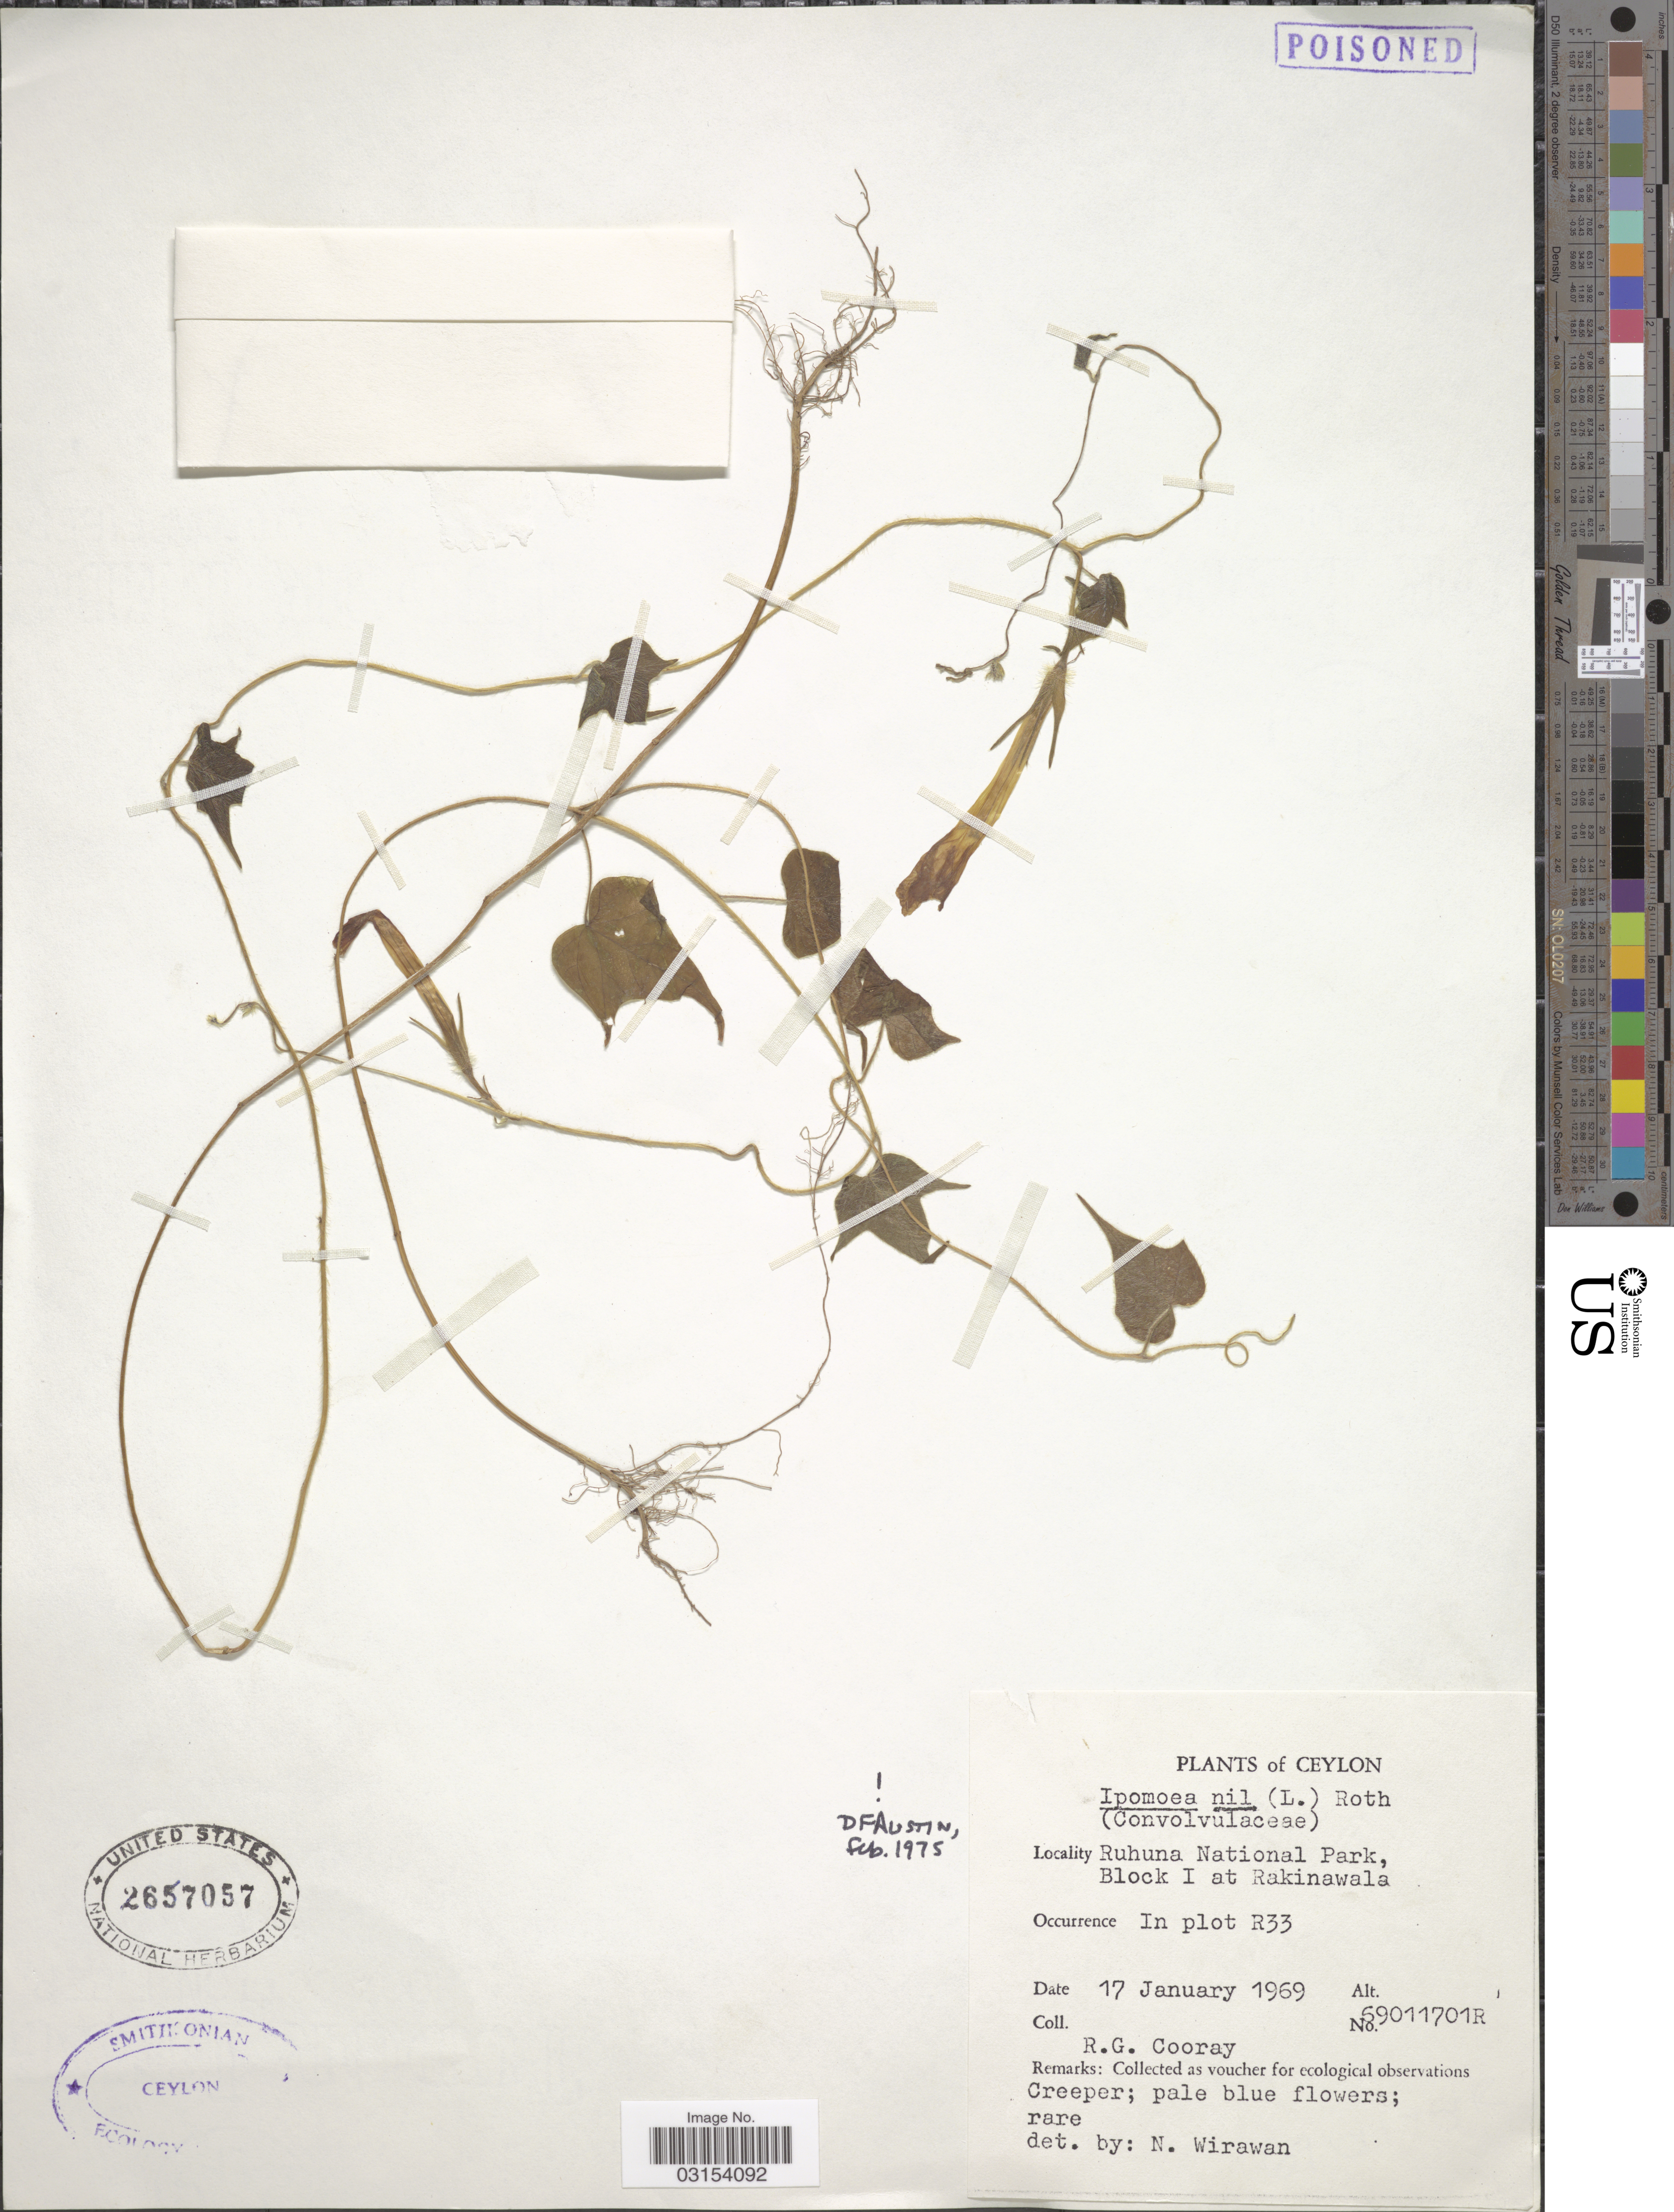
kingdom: Plantae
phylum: Tracheophyta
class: Magnoliopsida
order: Solanales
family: Convolvulaceae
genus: Ipomoea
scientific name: Ipomoea nil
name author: (L.) Roth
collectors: R. Cooray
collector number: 69011701R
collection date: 1969-01-17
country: Sri Lanka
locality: Ceylon, Ruhuna National Park, Block I at Rakinawala, In plot R33.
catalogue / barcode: US 2657057